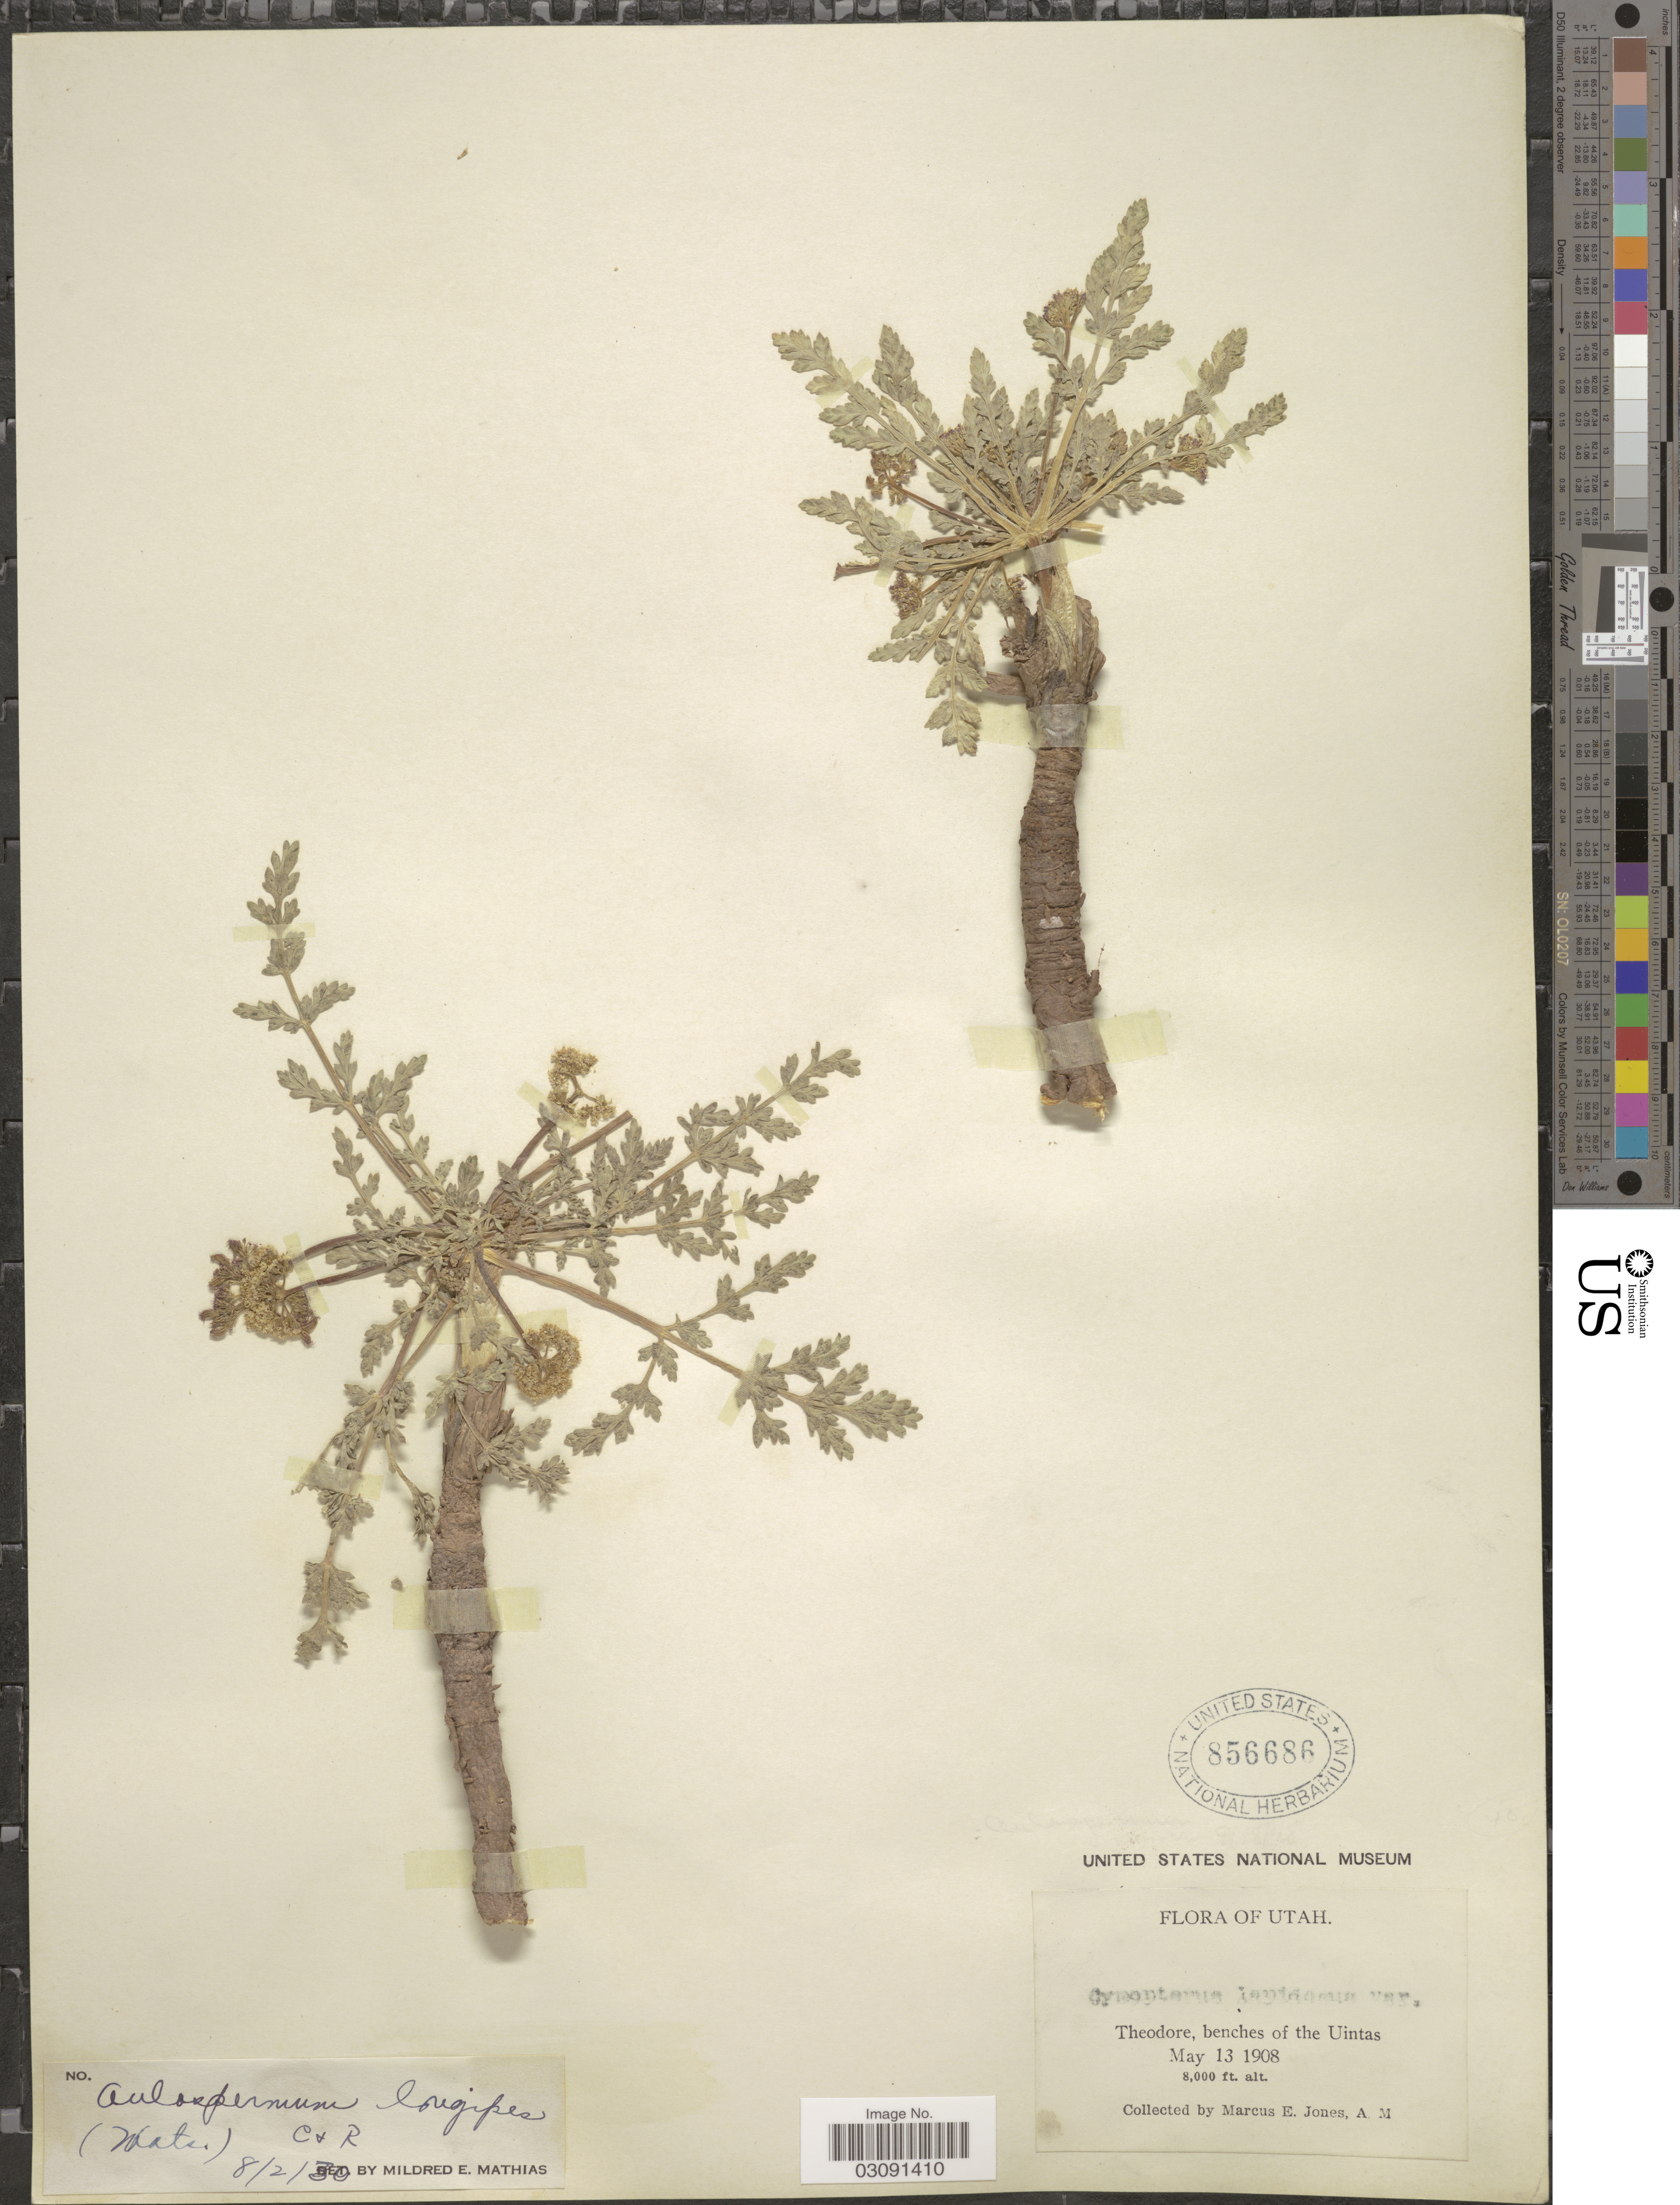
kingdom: Plantae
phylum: Tracheophyta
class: Magnoliopsida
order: Apiales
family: Apiaceae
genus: Cymopterus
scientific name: Cymopterus longipes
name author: S. Watson in C. King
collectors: M. E. Jones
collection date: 1908-05-13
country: United States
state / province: Utah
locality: Theodore, benches of the Uintas.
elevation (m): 2438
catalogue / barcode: US 856686